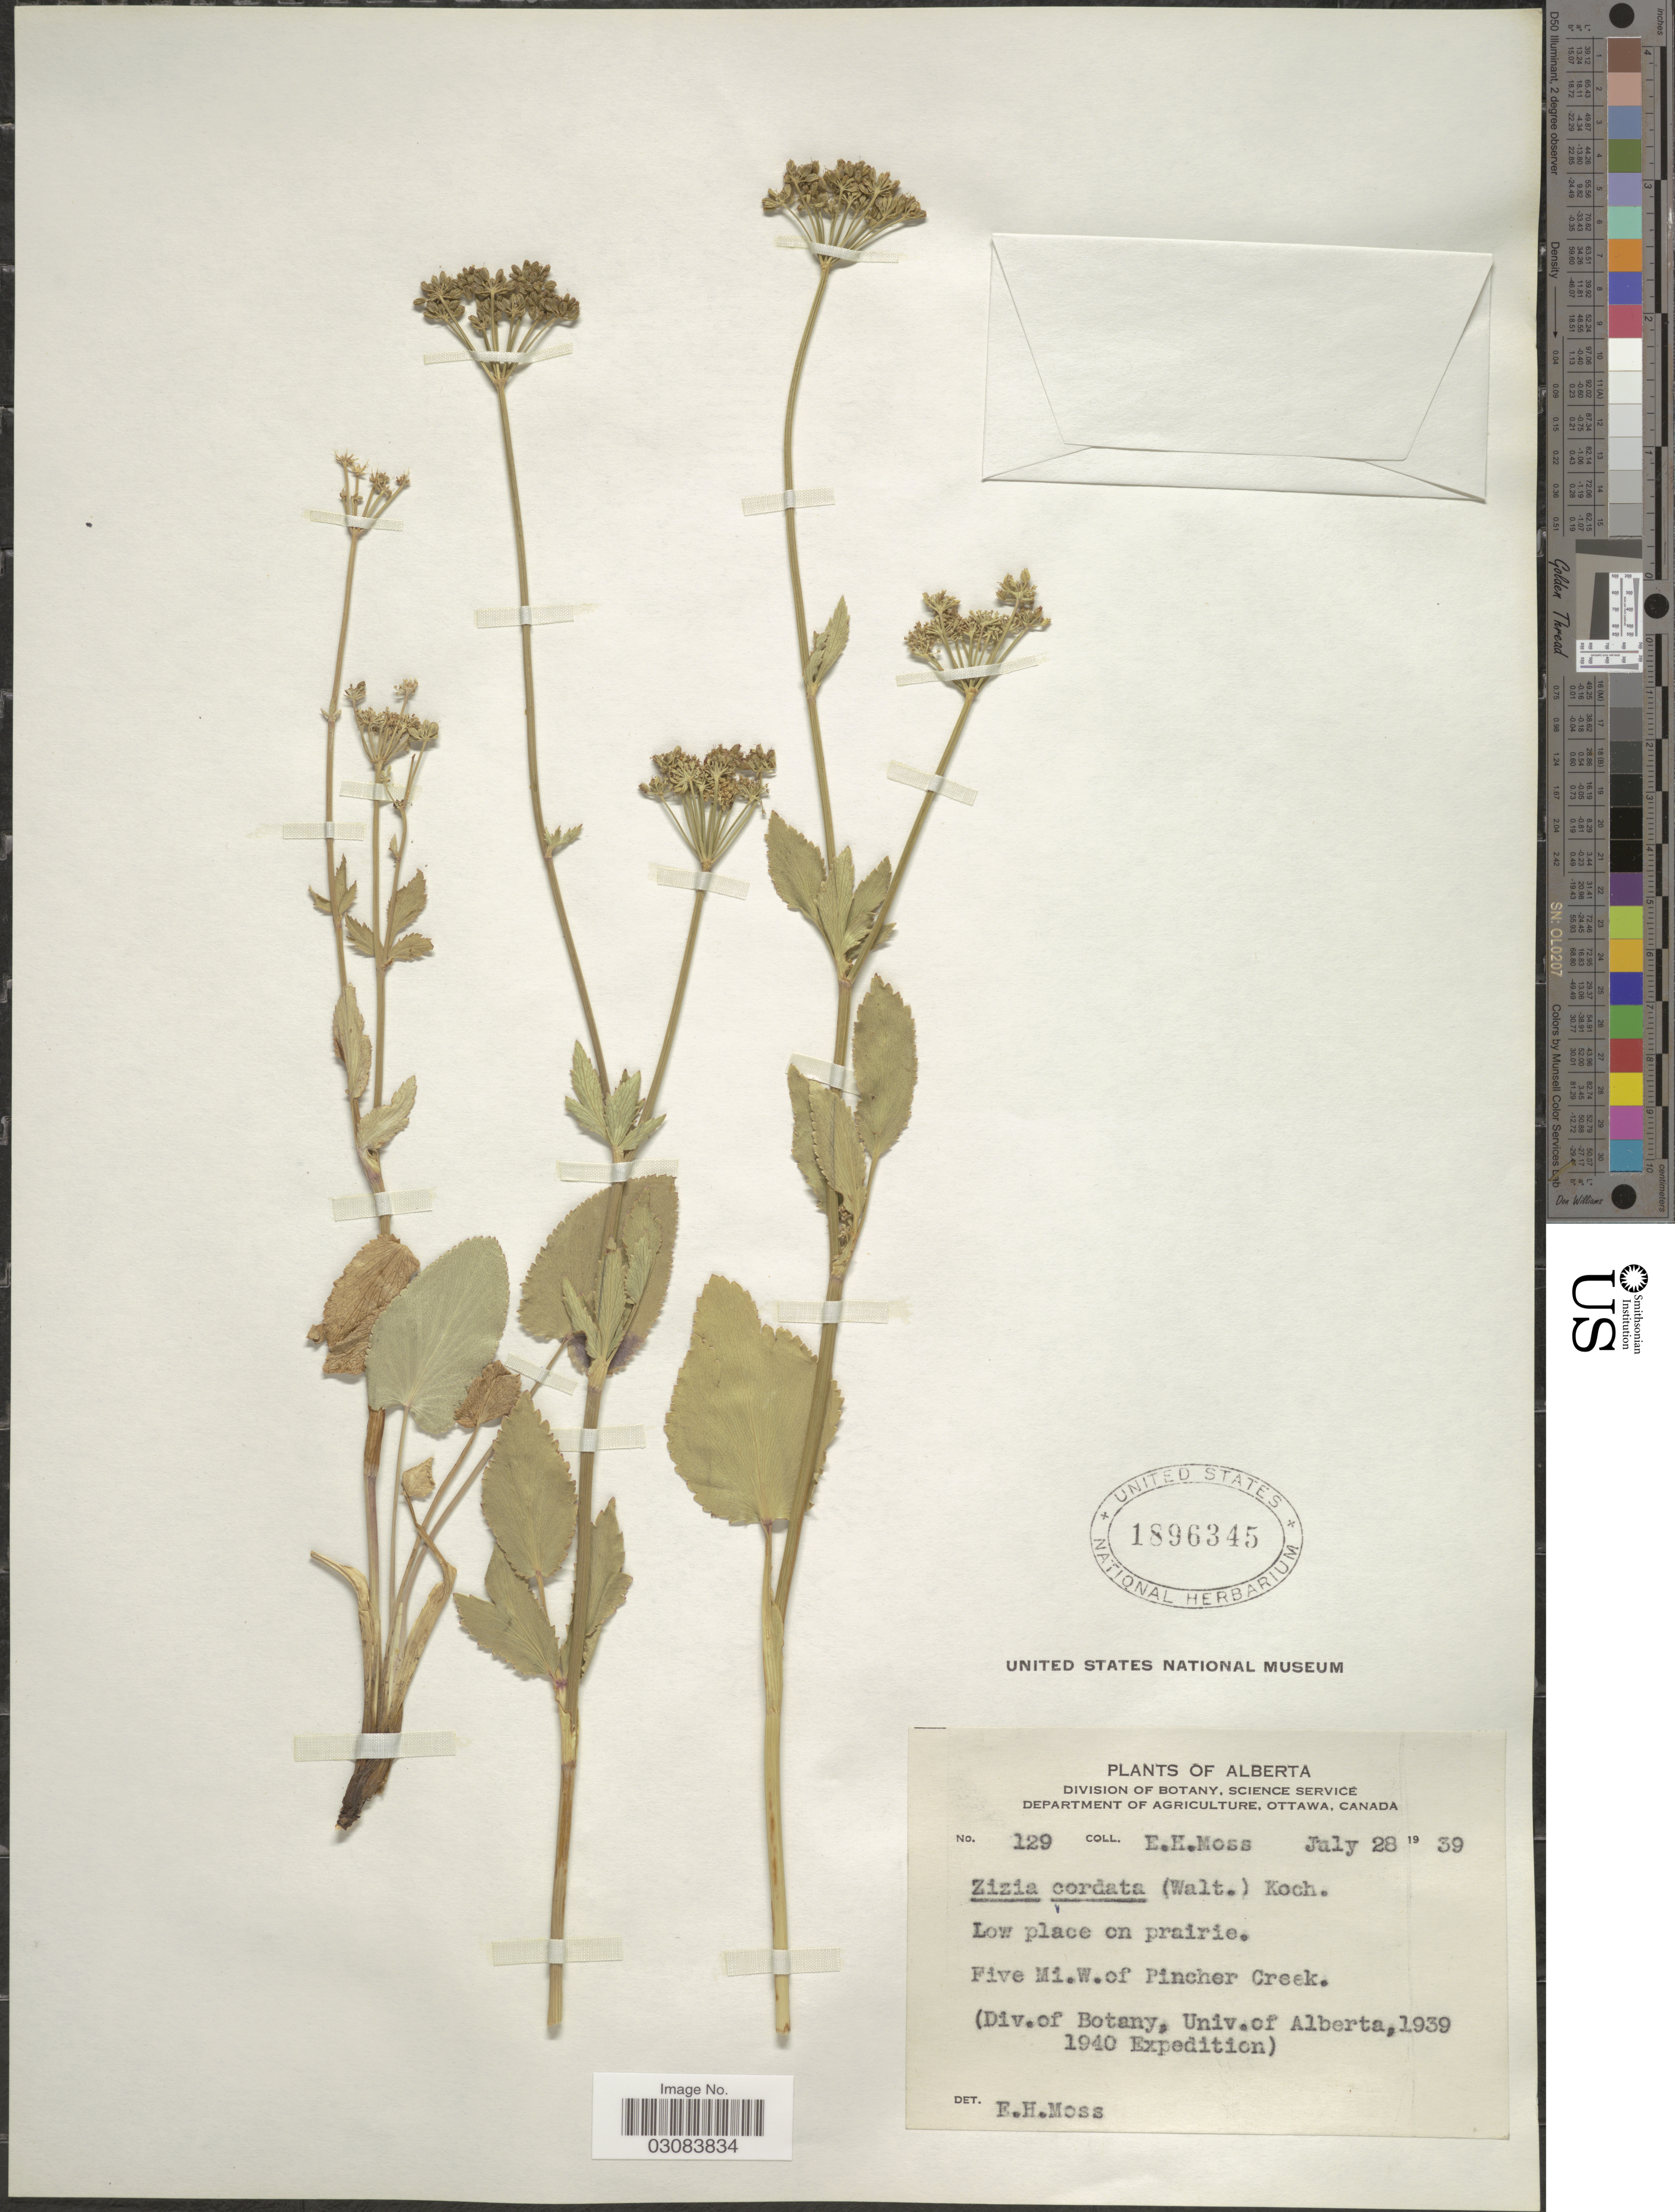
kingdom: Plantae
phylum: Tracheophyta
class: Magnoliopsida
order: Apiales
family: Apiaceae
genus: Zizia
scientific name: Zizia aptera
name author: (A. Gray) Fernald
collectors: E. Moss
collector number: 129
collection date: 1939-07-28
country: Canada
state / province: Alberta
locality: Five Mi.W. of Pincher Creek.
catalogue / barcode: US 1896345